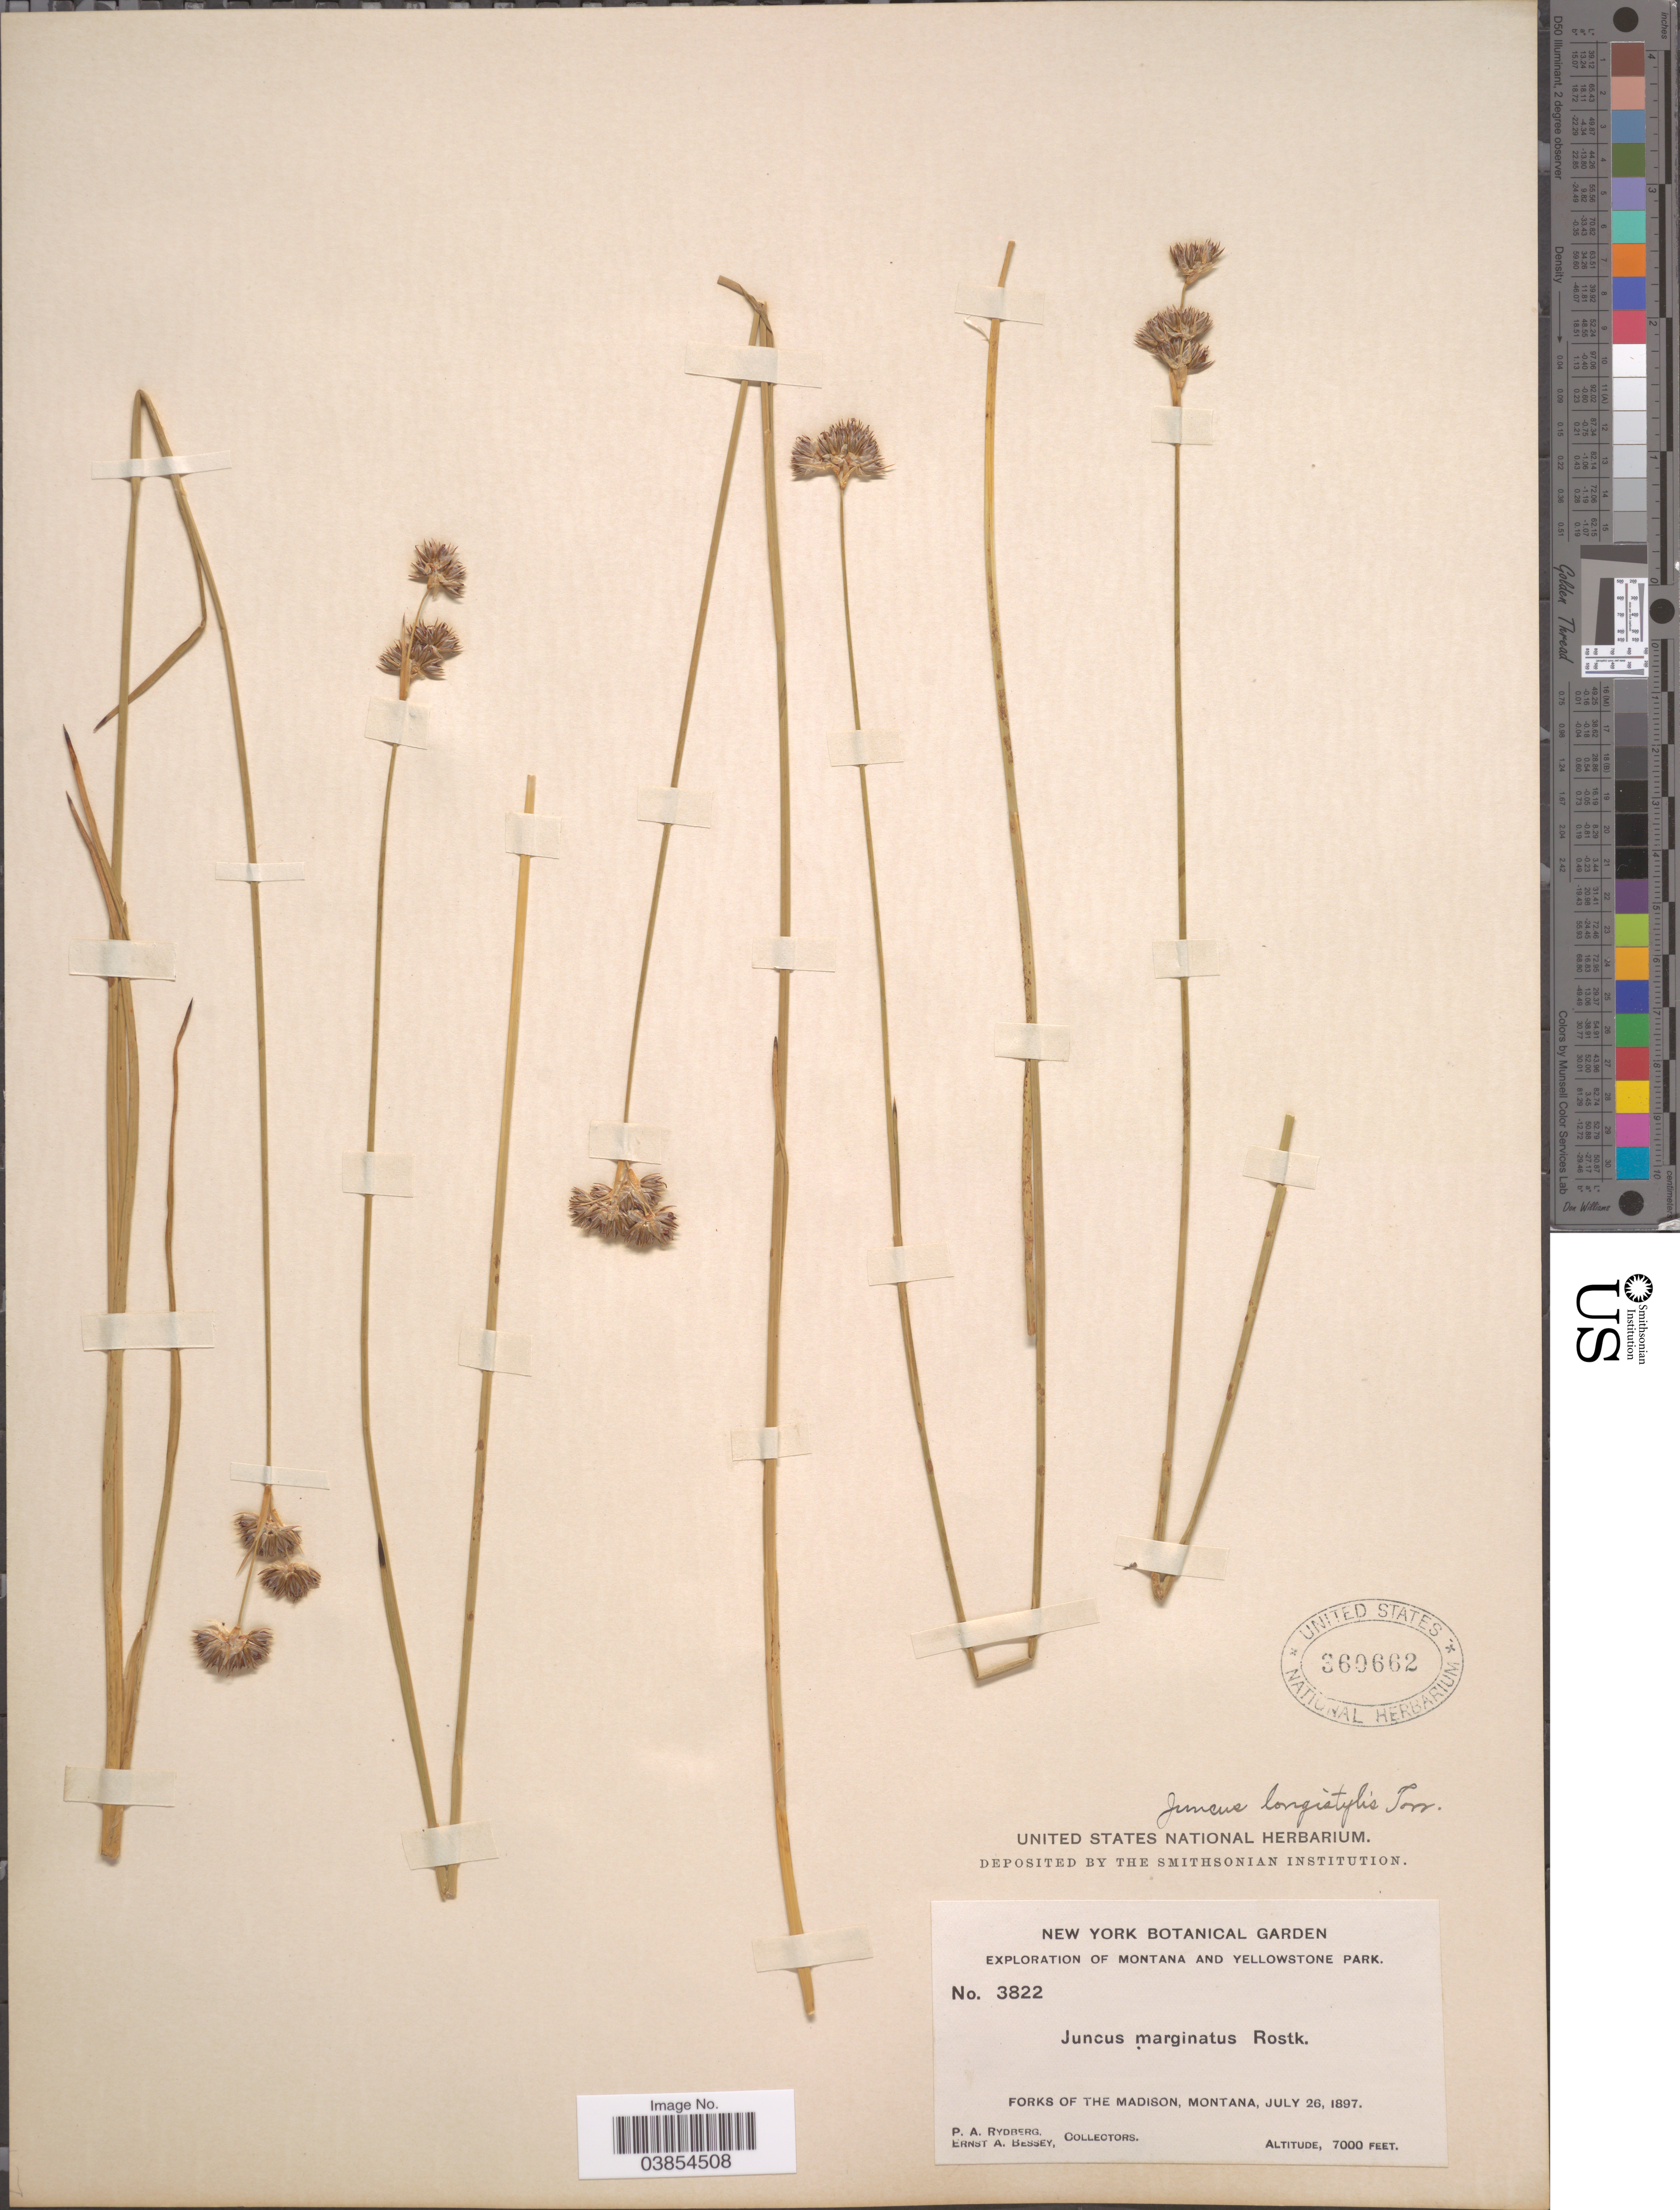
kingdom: Plantae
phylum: Tracheophyta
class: Liliopsida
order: Poales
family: Juncaceae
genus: Juncus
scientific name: Juncus longistylis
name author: Torr.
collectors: P. A. Rydberg & E. A. Bessey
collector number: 3822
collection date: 1897-07-26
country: United States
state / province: Montana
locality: Montana and Yellowstone Park [unsure placement] Forks of The Madison.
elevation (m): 2134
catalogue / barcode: US 360662